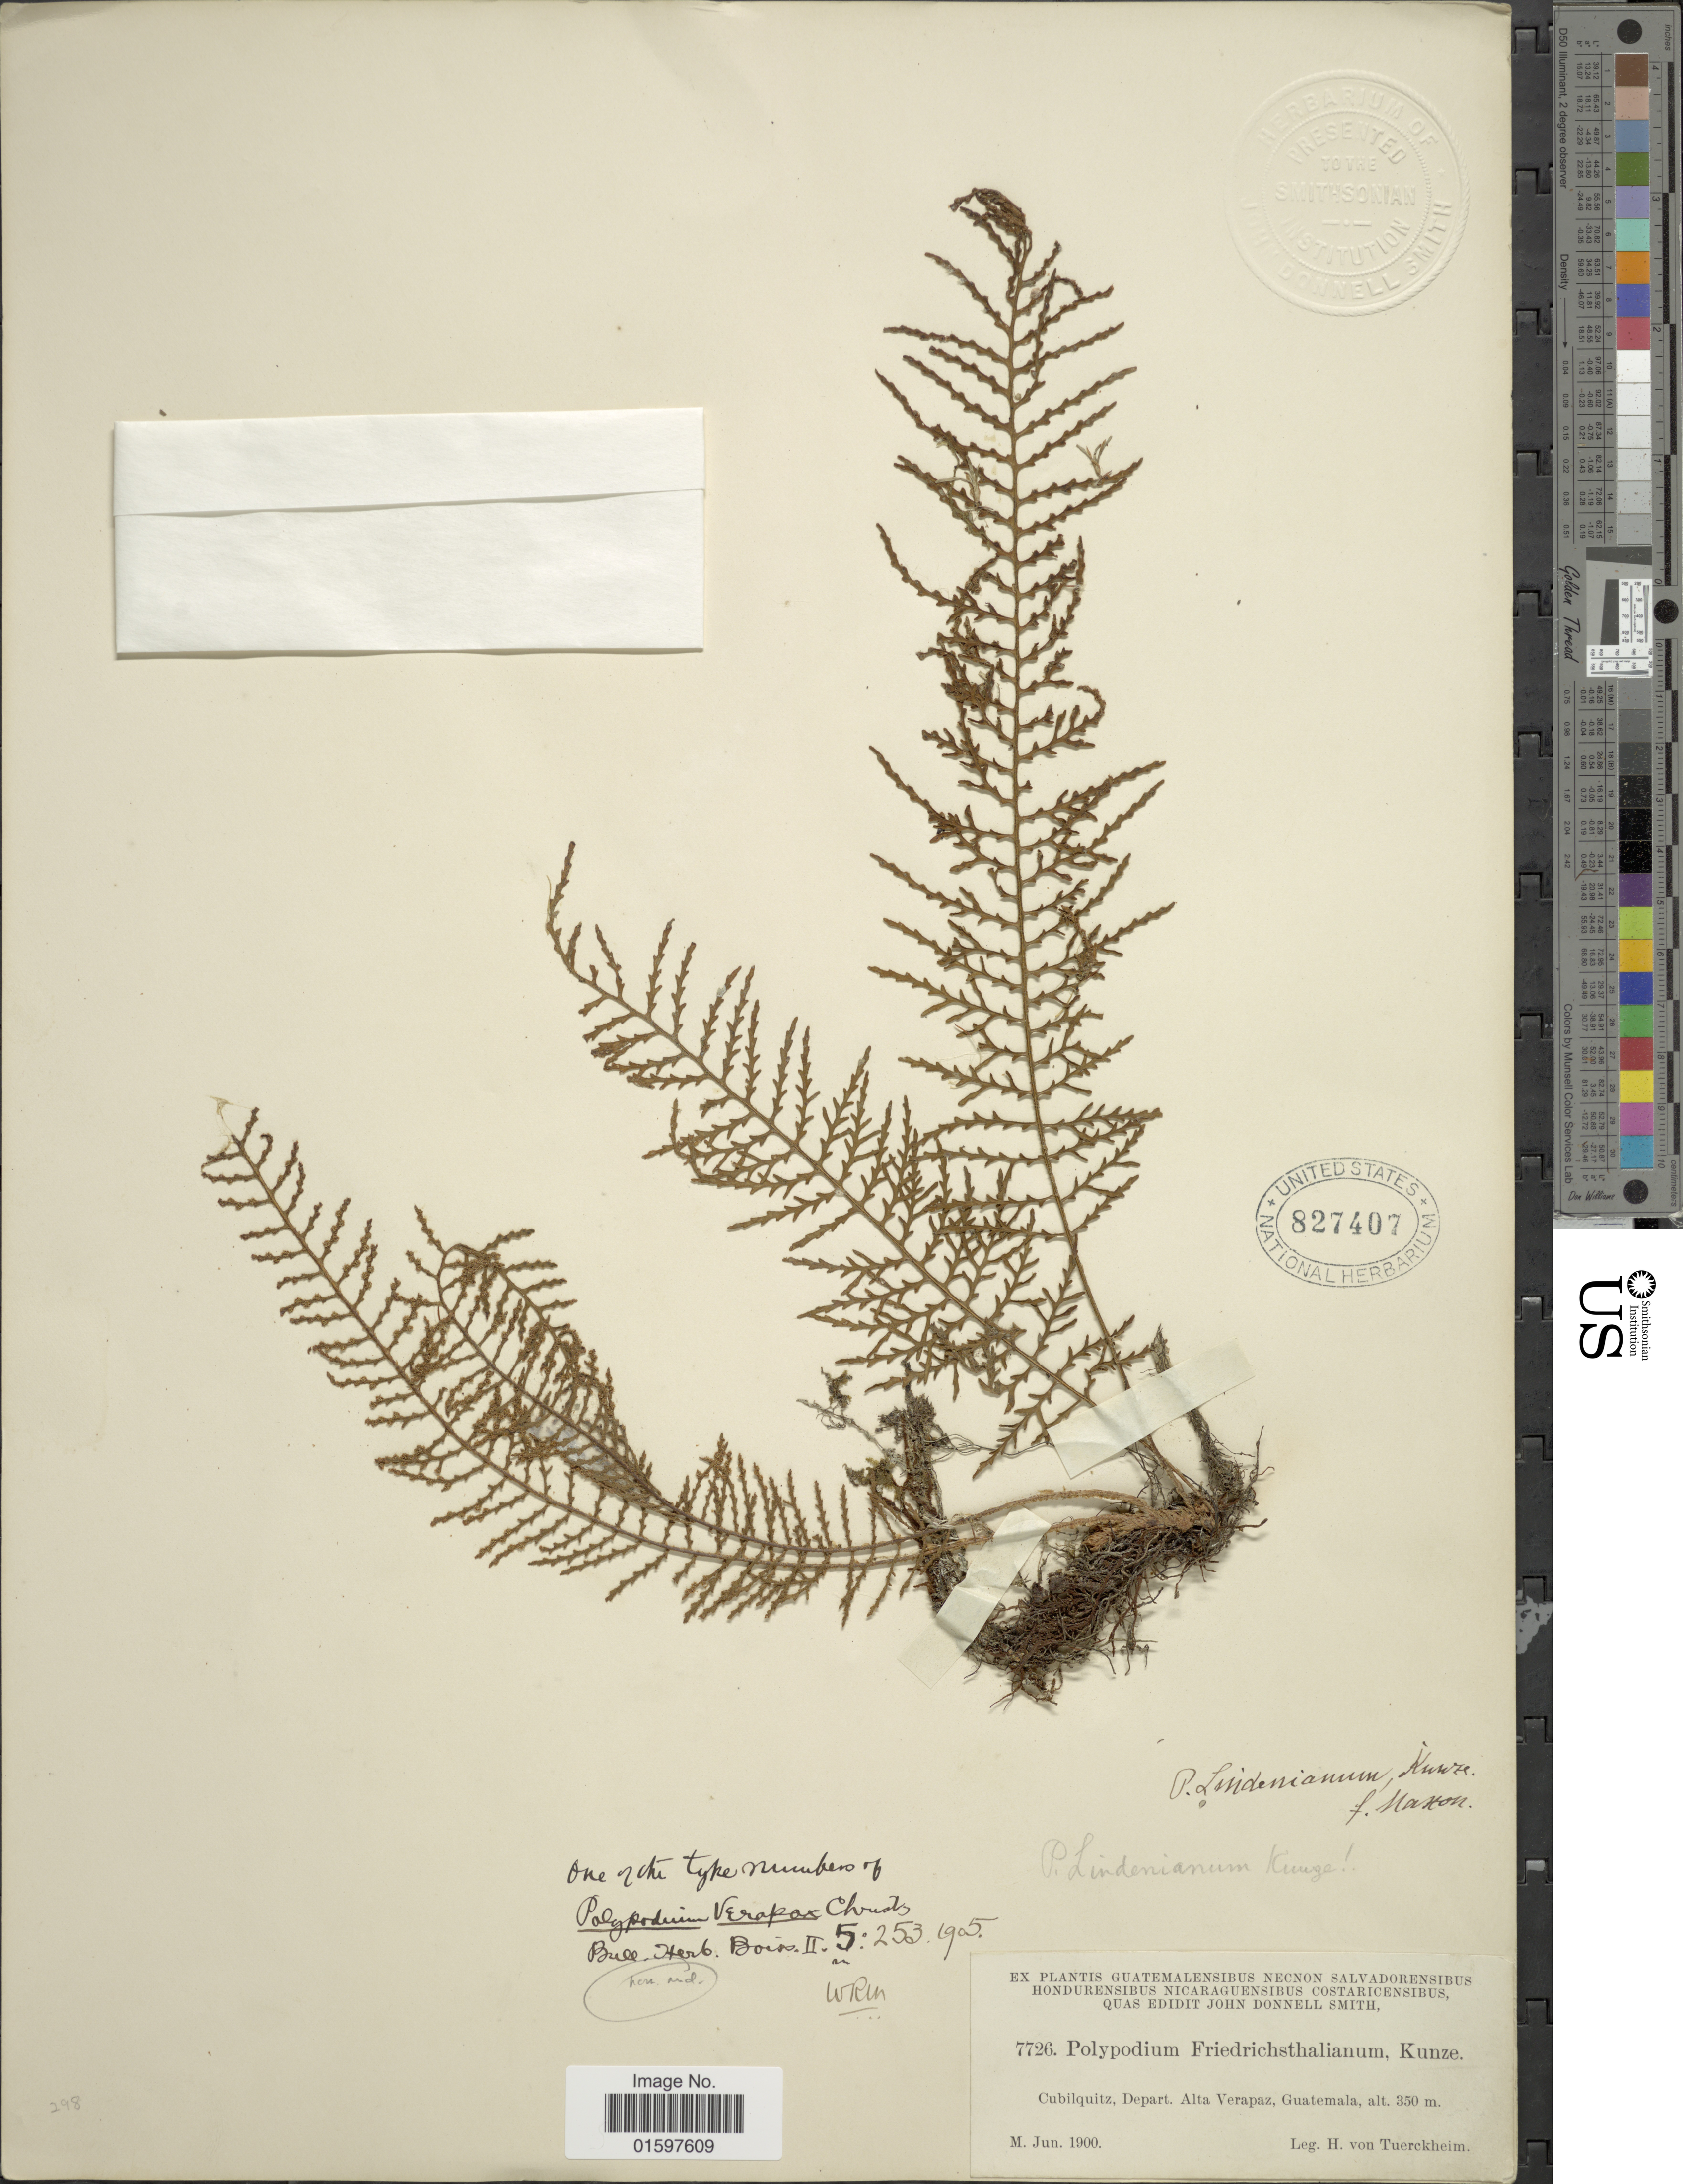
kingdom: Plantae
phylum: Tracheophyta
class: Polypodiopsida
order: Polypodiales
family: Polypodiaceae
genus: Pleopeltis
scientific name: Pleopeltis lindeniana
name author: (Kunze) A.R. Sm. & Tejero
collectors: H. von Türckheim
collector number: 7726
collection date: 1900-06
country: Guatemala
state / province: Alta Verapaz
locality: Cubilquitz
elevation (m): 350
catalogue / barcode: US 827407